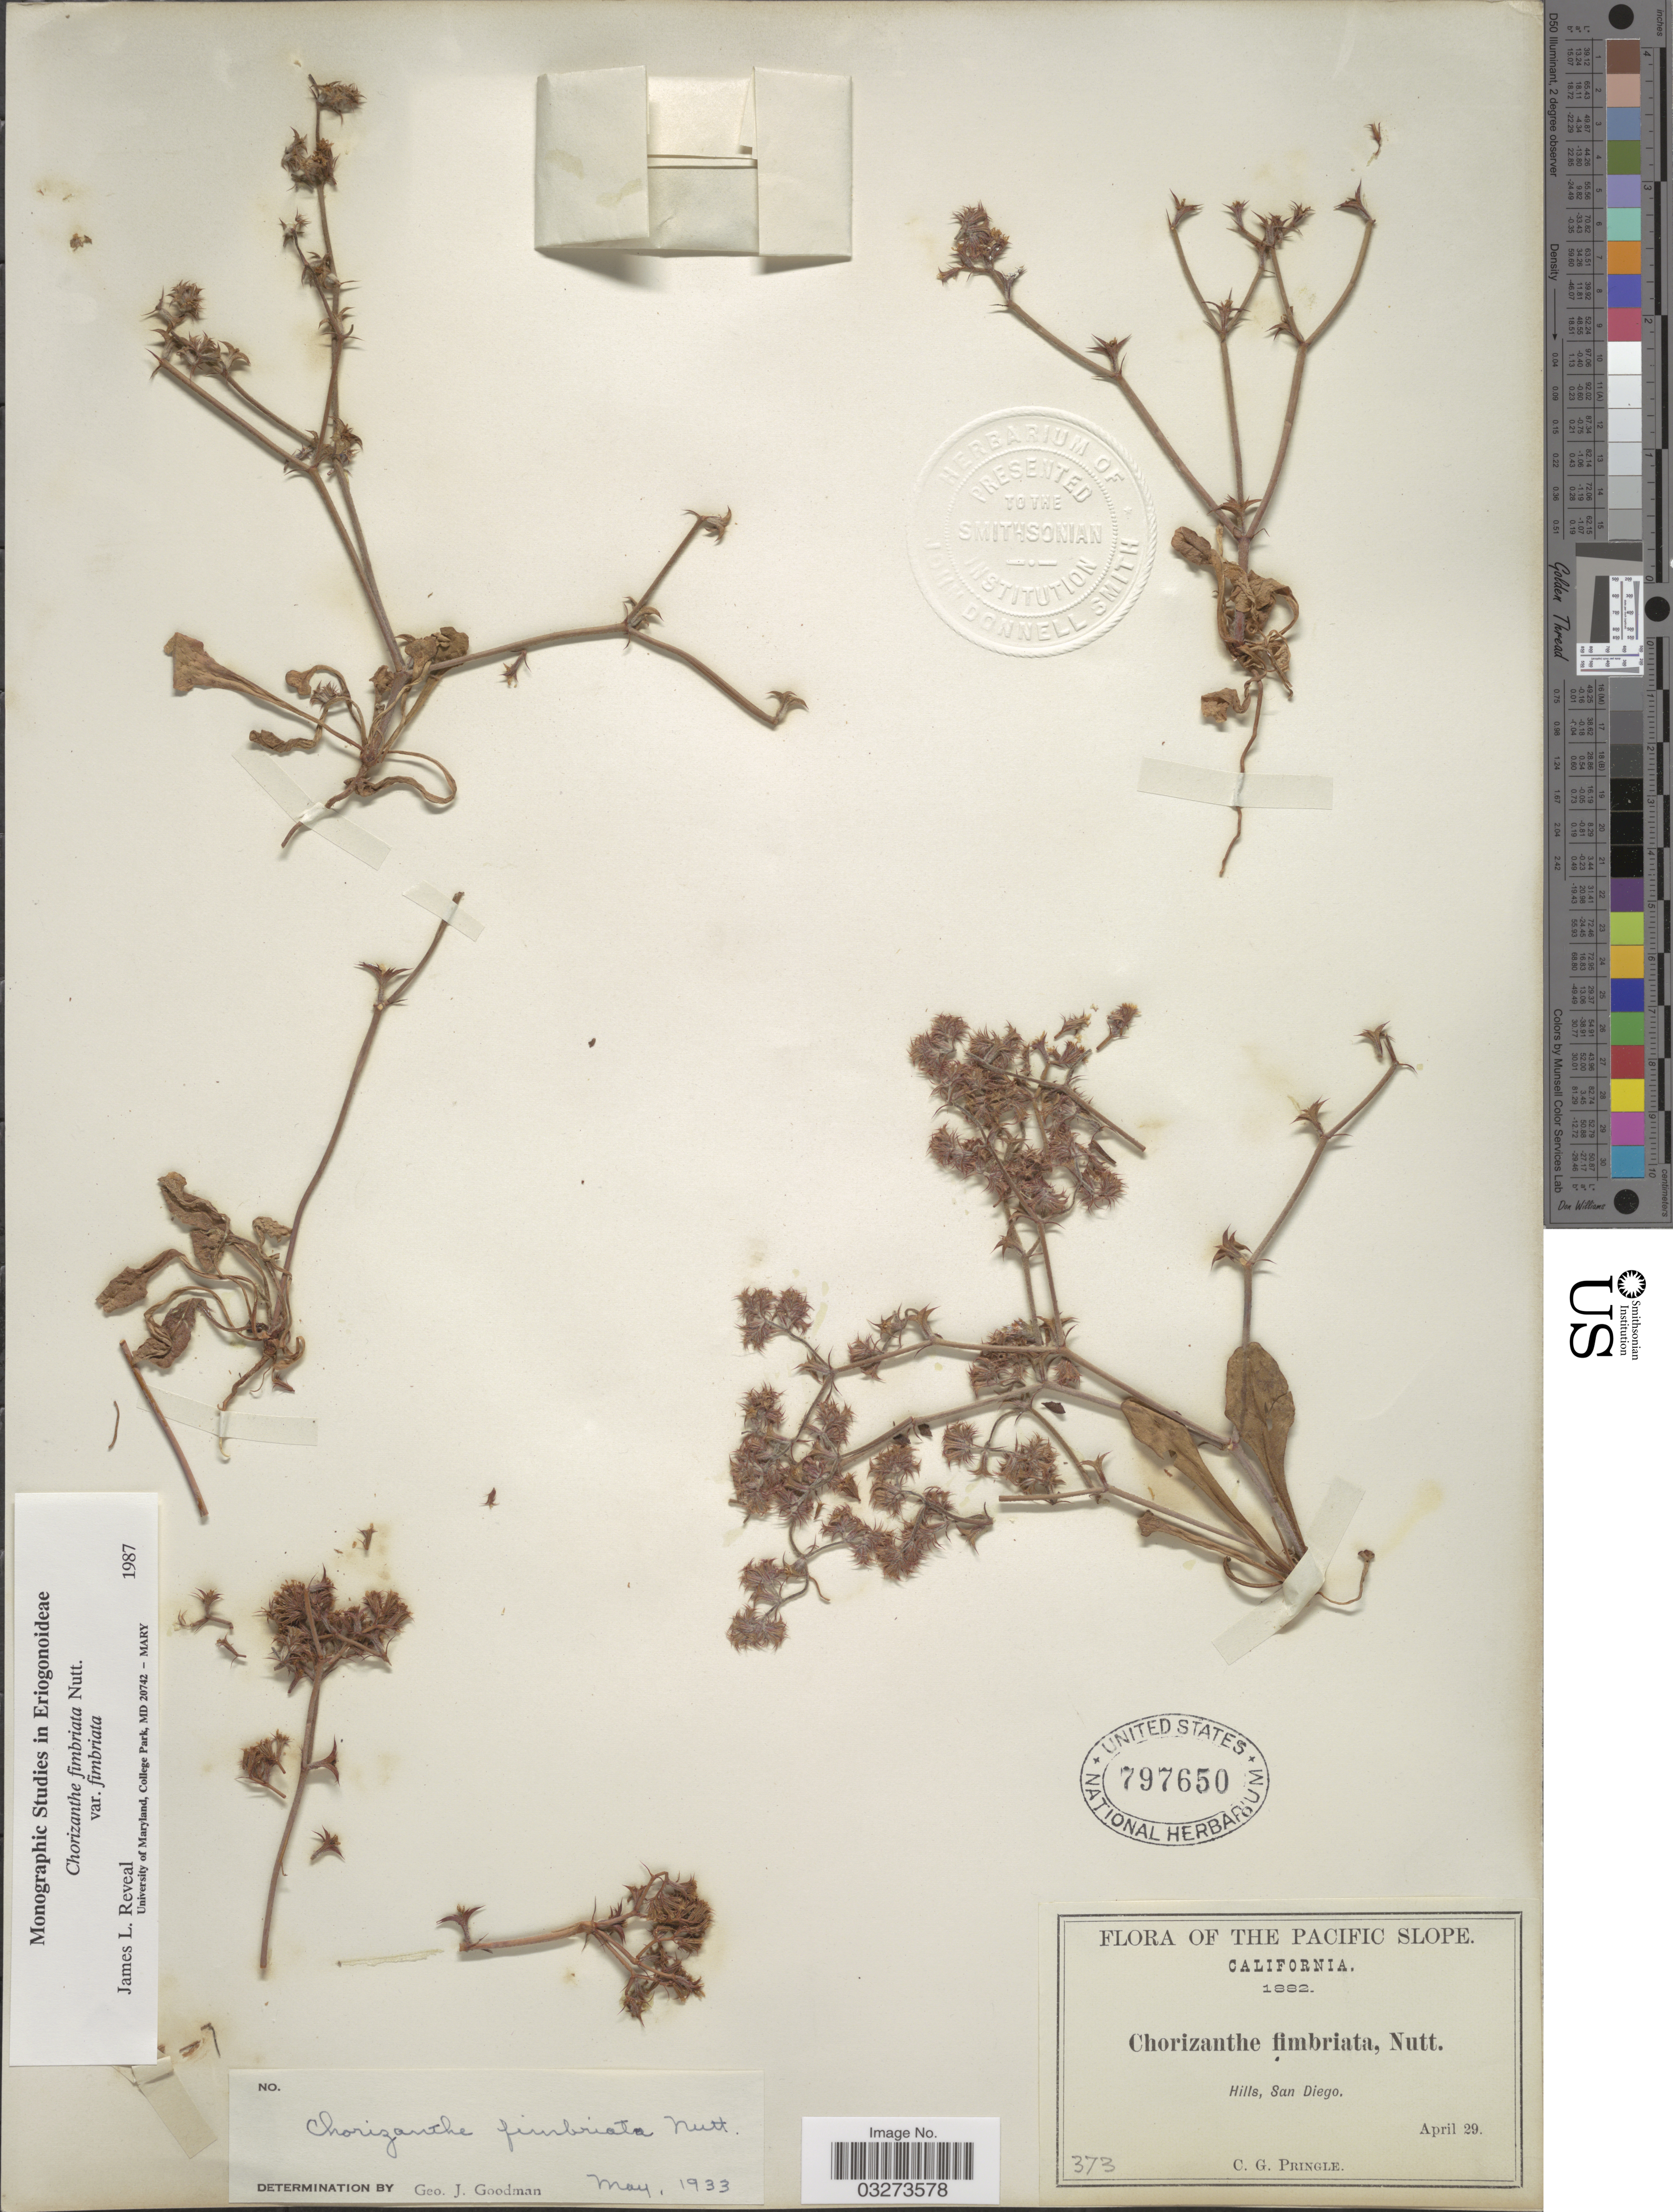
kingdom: Plantae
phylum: Tracheophyta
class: Magnoliopsida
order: Caryophyllales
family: Polygonaceae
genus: Chorizanthe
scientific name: Chorizanthe fimbriata var. fimbriata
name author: Nutt.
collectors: C. G. Pringle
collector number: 373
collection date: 1882-04-29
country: United States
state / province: California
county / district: San Diego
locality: The Pacific Slope. Hills, San Diego.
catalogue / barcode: US 797650